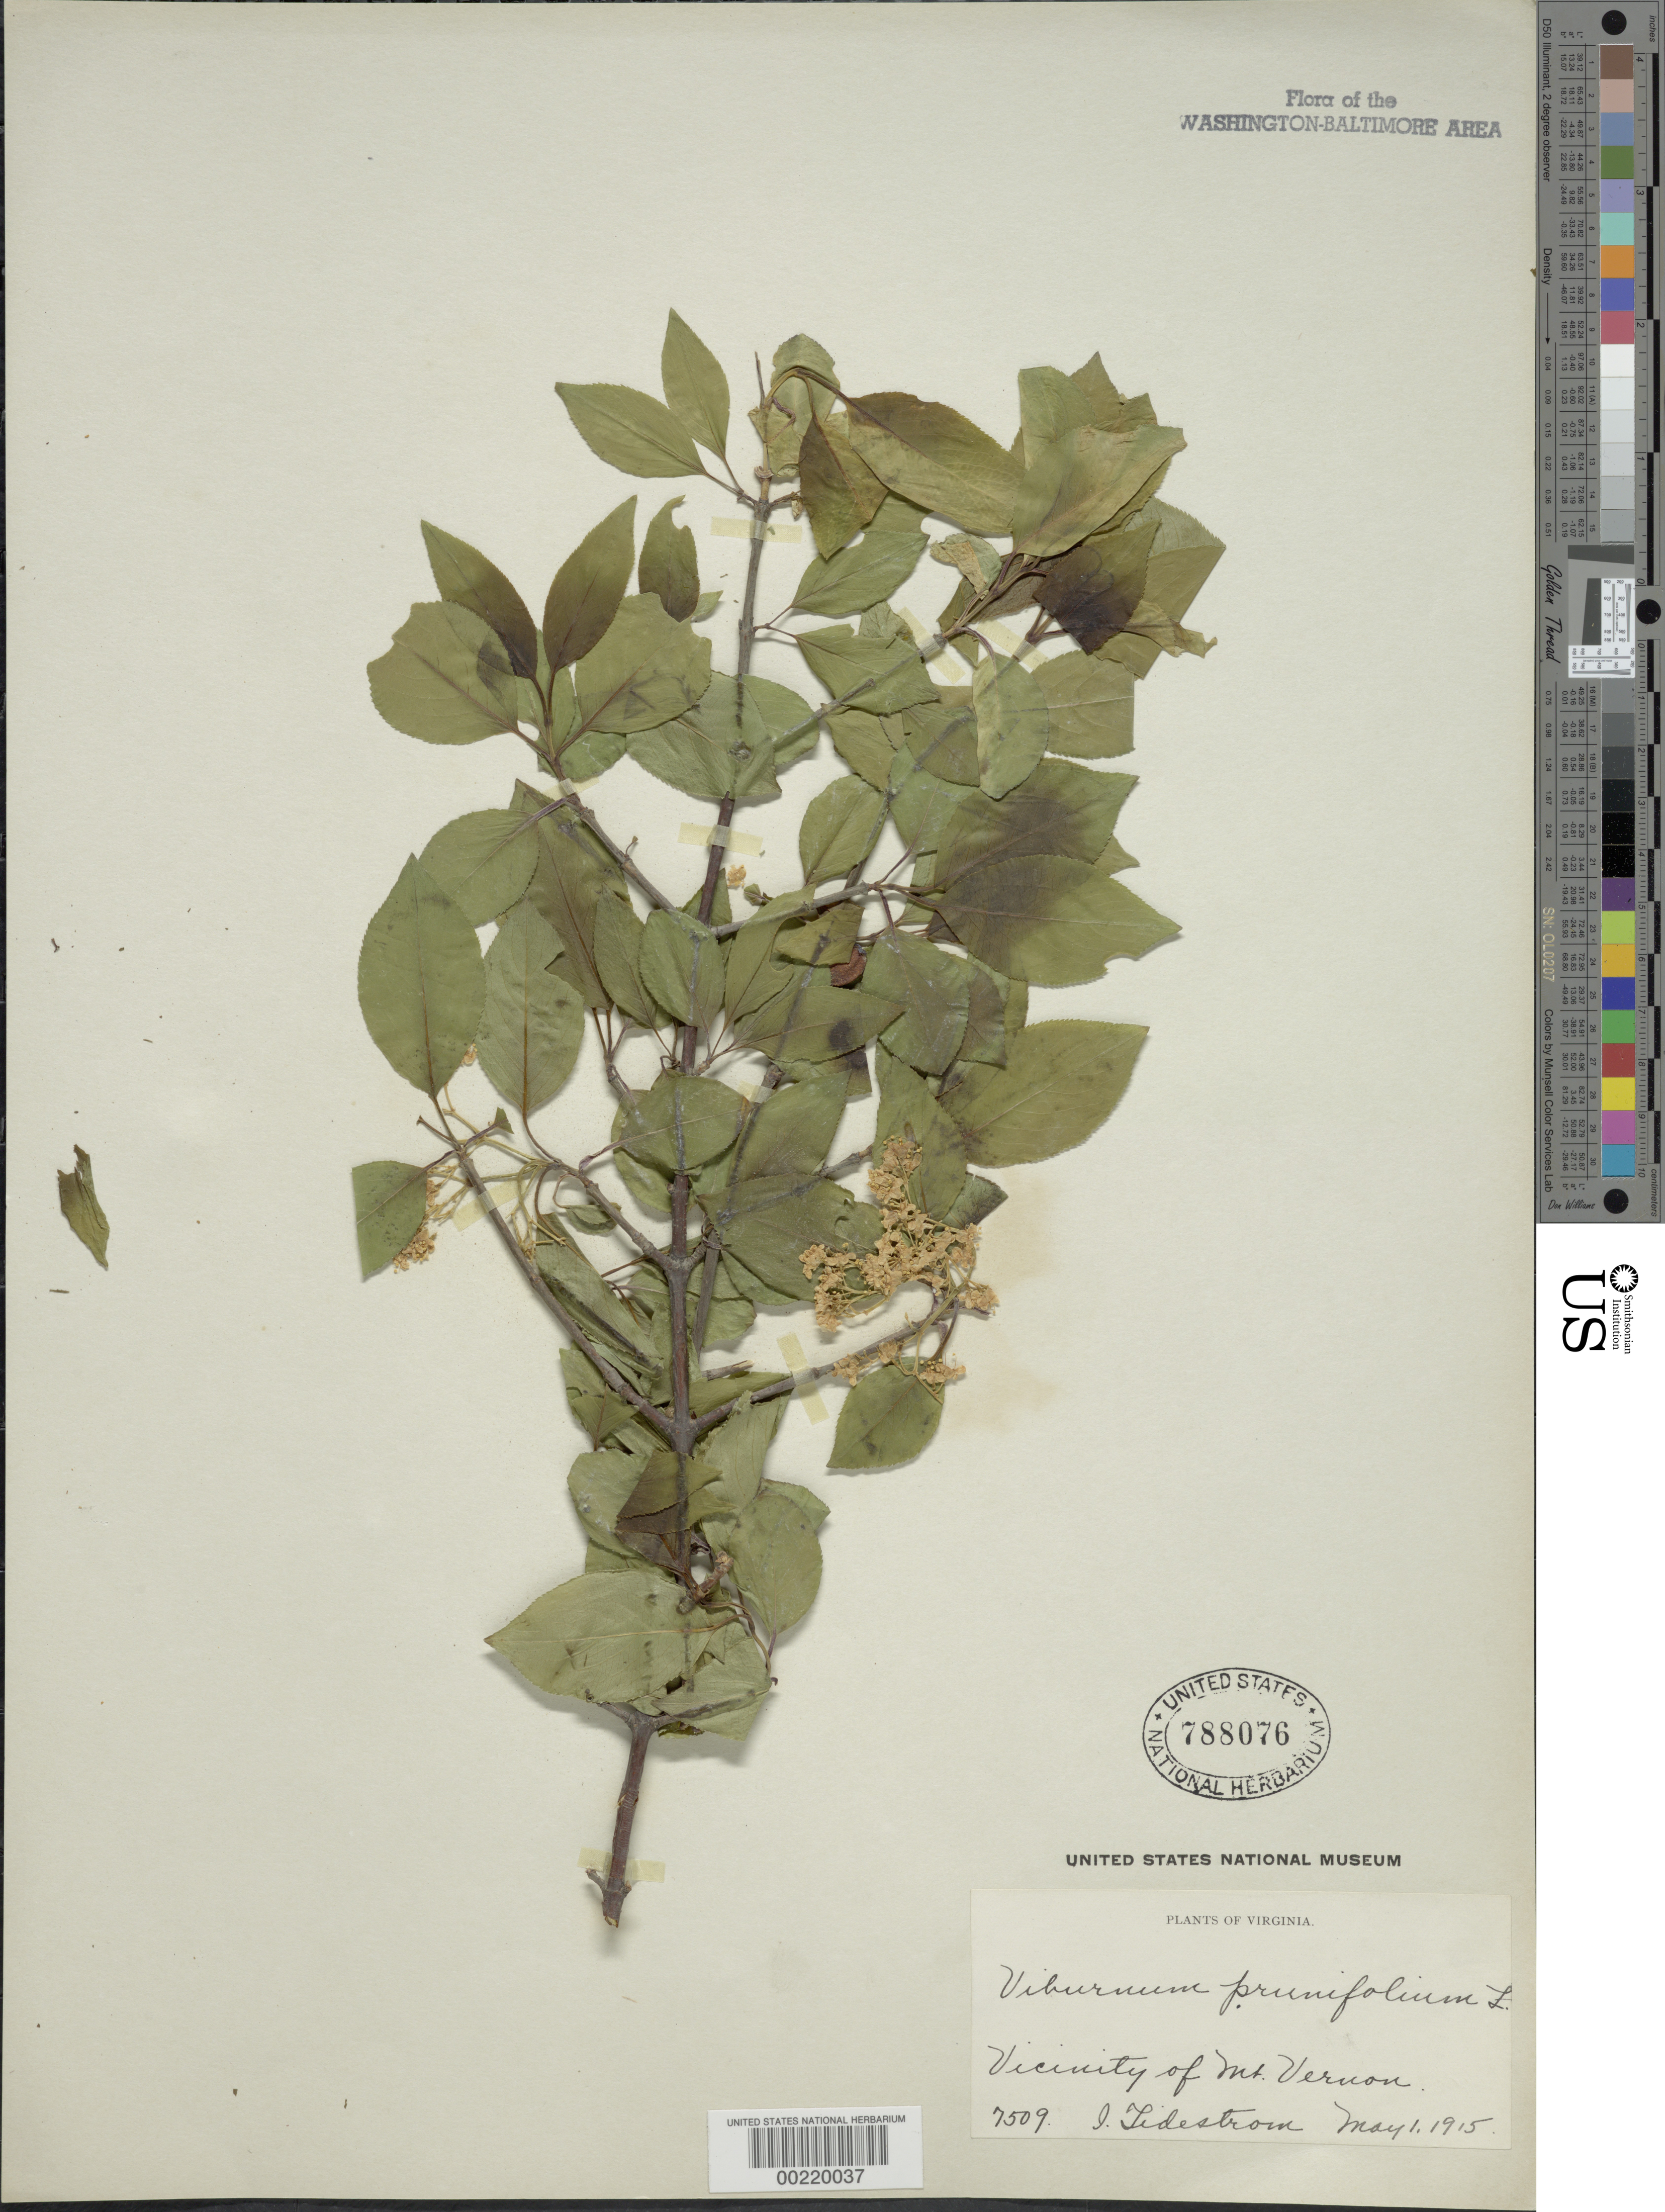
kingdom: Plantae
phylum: Tracheophyta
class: Magnoliopsida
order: Dipsacales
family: Viburnaceae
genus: Viburnum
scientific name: Viburnum prunifolium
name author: L.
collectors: I. F. Tidestrom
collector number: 7509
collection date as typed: -1 May 1915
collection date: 1915-05-01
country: United States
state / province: Virginia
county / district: Fairfax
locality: Mount Vernon vicinity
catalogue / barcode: US 788076